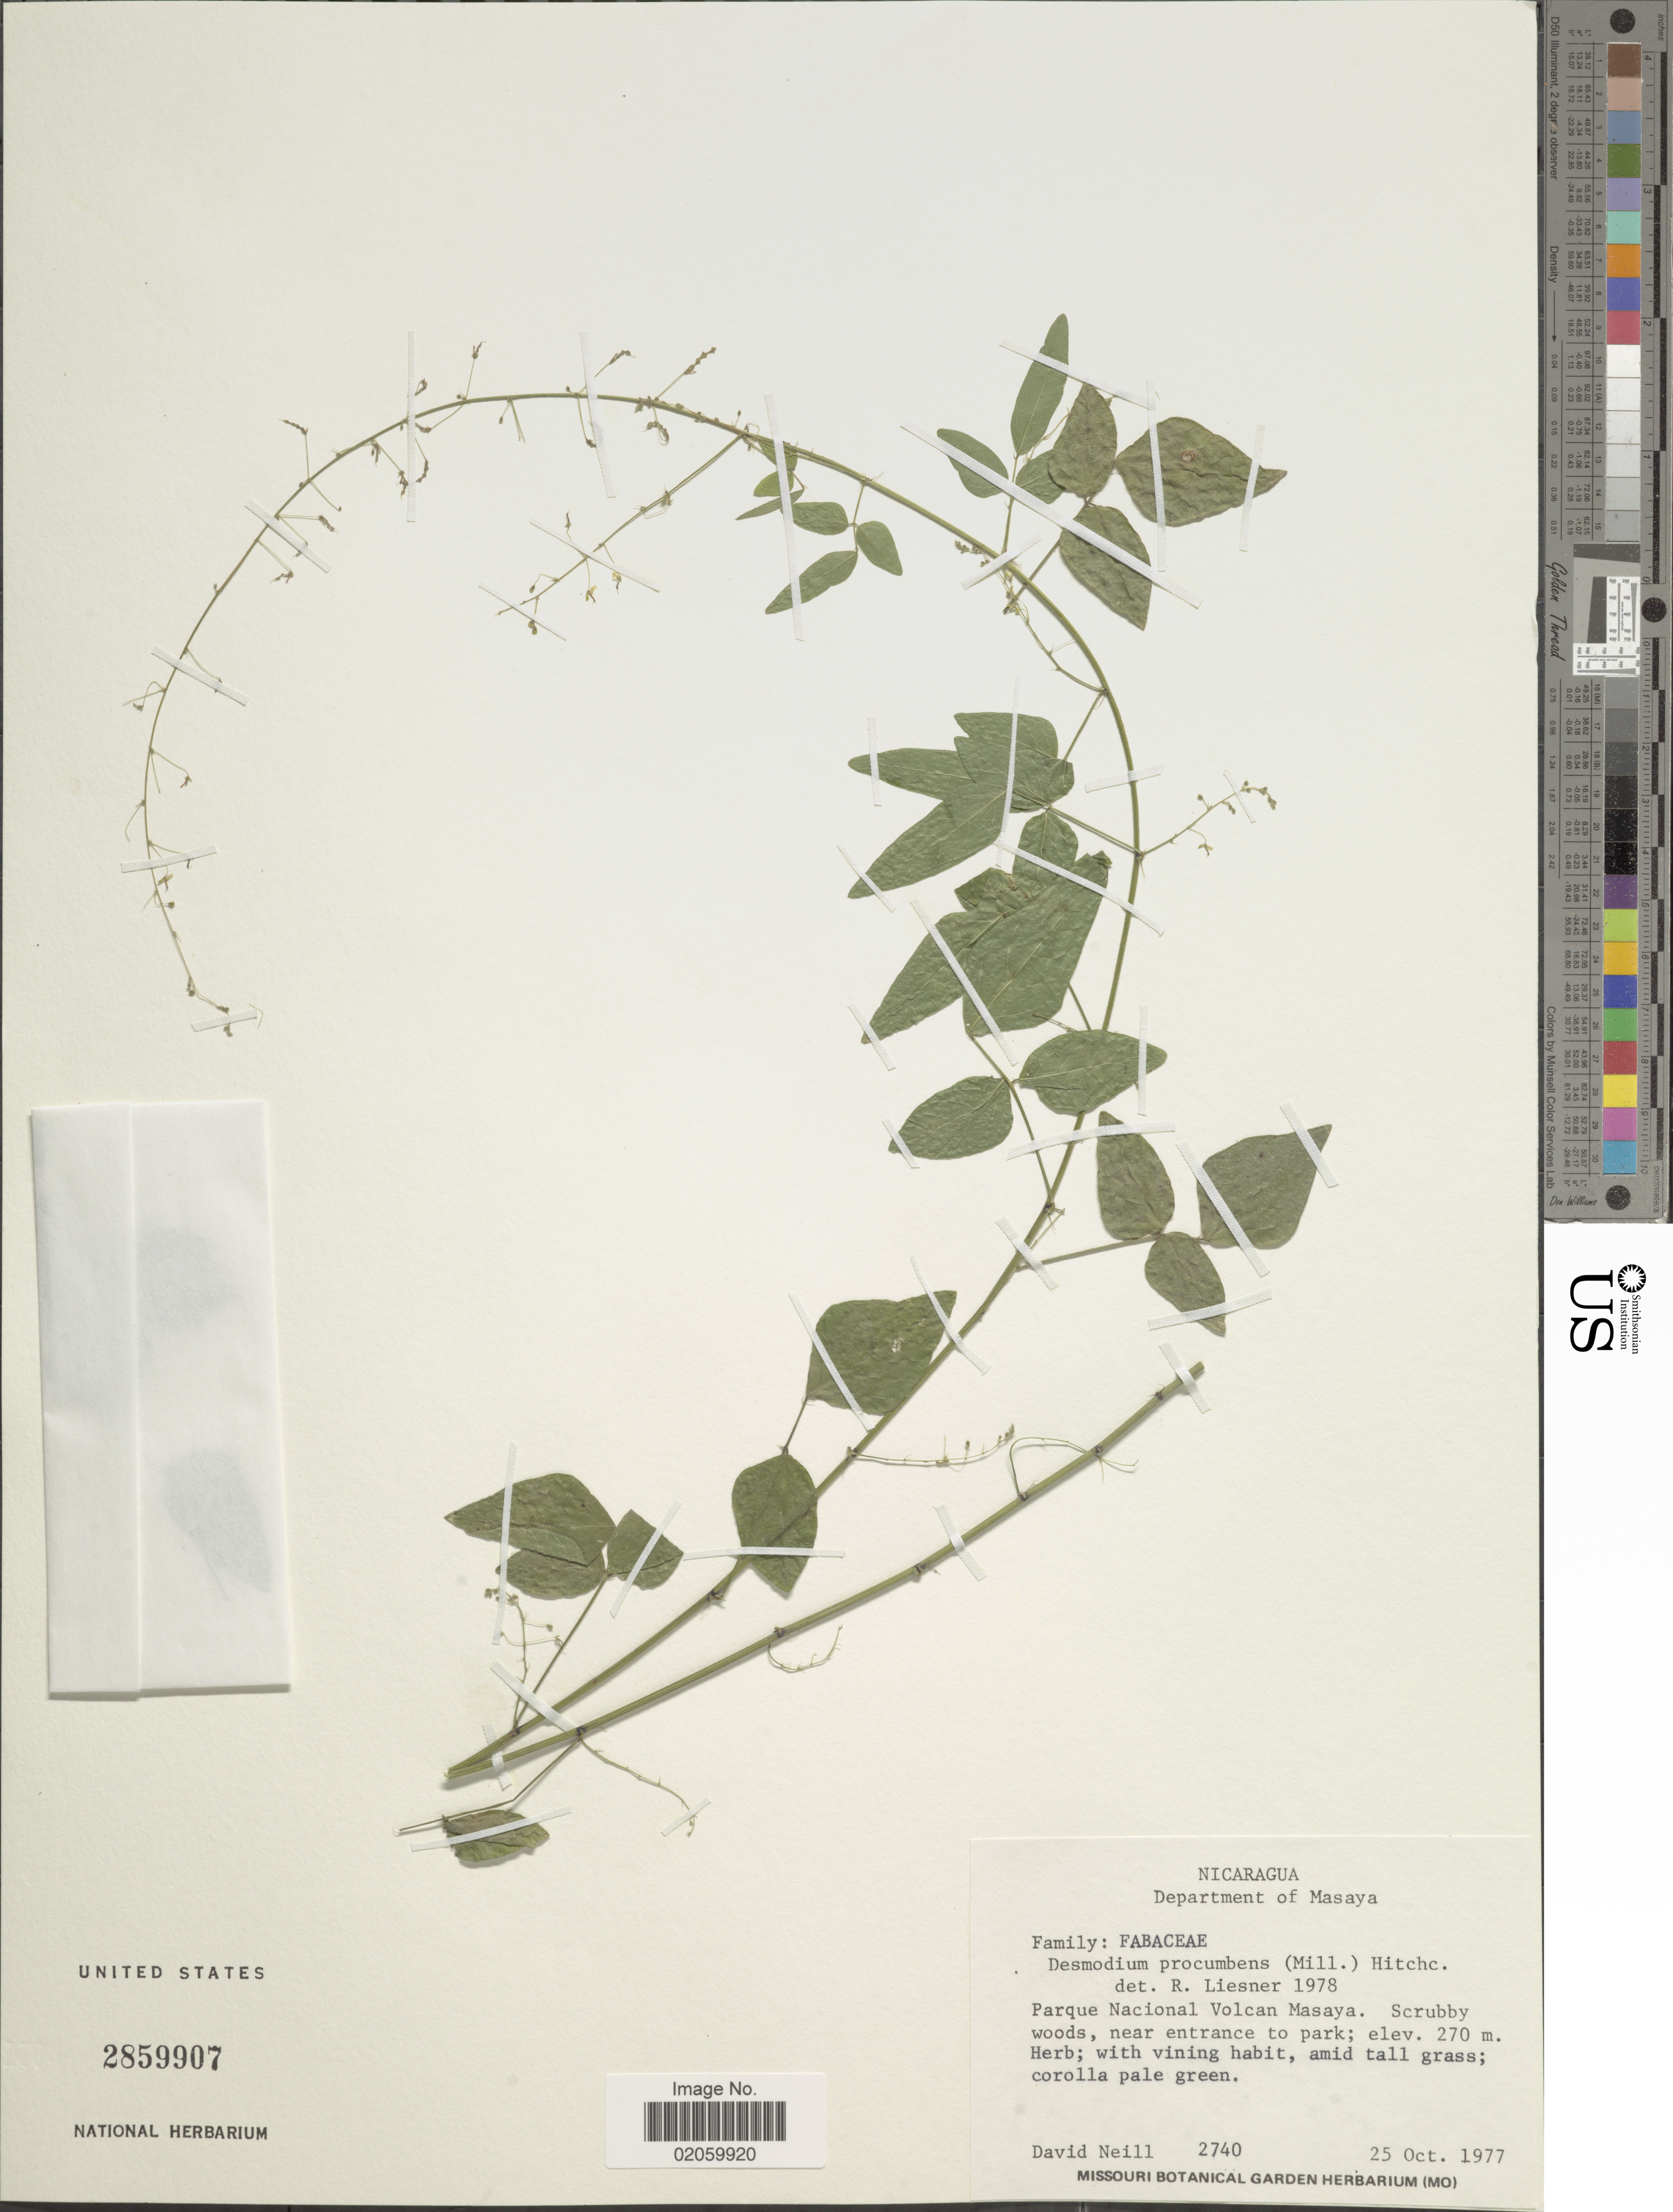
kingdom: Plantae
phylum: Tracheophyta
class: Magnoliopsida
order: Fabales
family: Fabaceae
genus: Desmodium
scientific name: Desmodium procumbens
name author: (Mill.) Hitchc.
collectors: D. Neill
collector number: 2740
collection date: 1977-10-25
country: Nicaragua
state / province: Masaya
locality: Parque Nacional Volcan Masaya. Near entrance to park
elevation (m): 270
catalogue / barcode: US 2859907